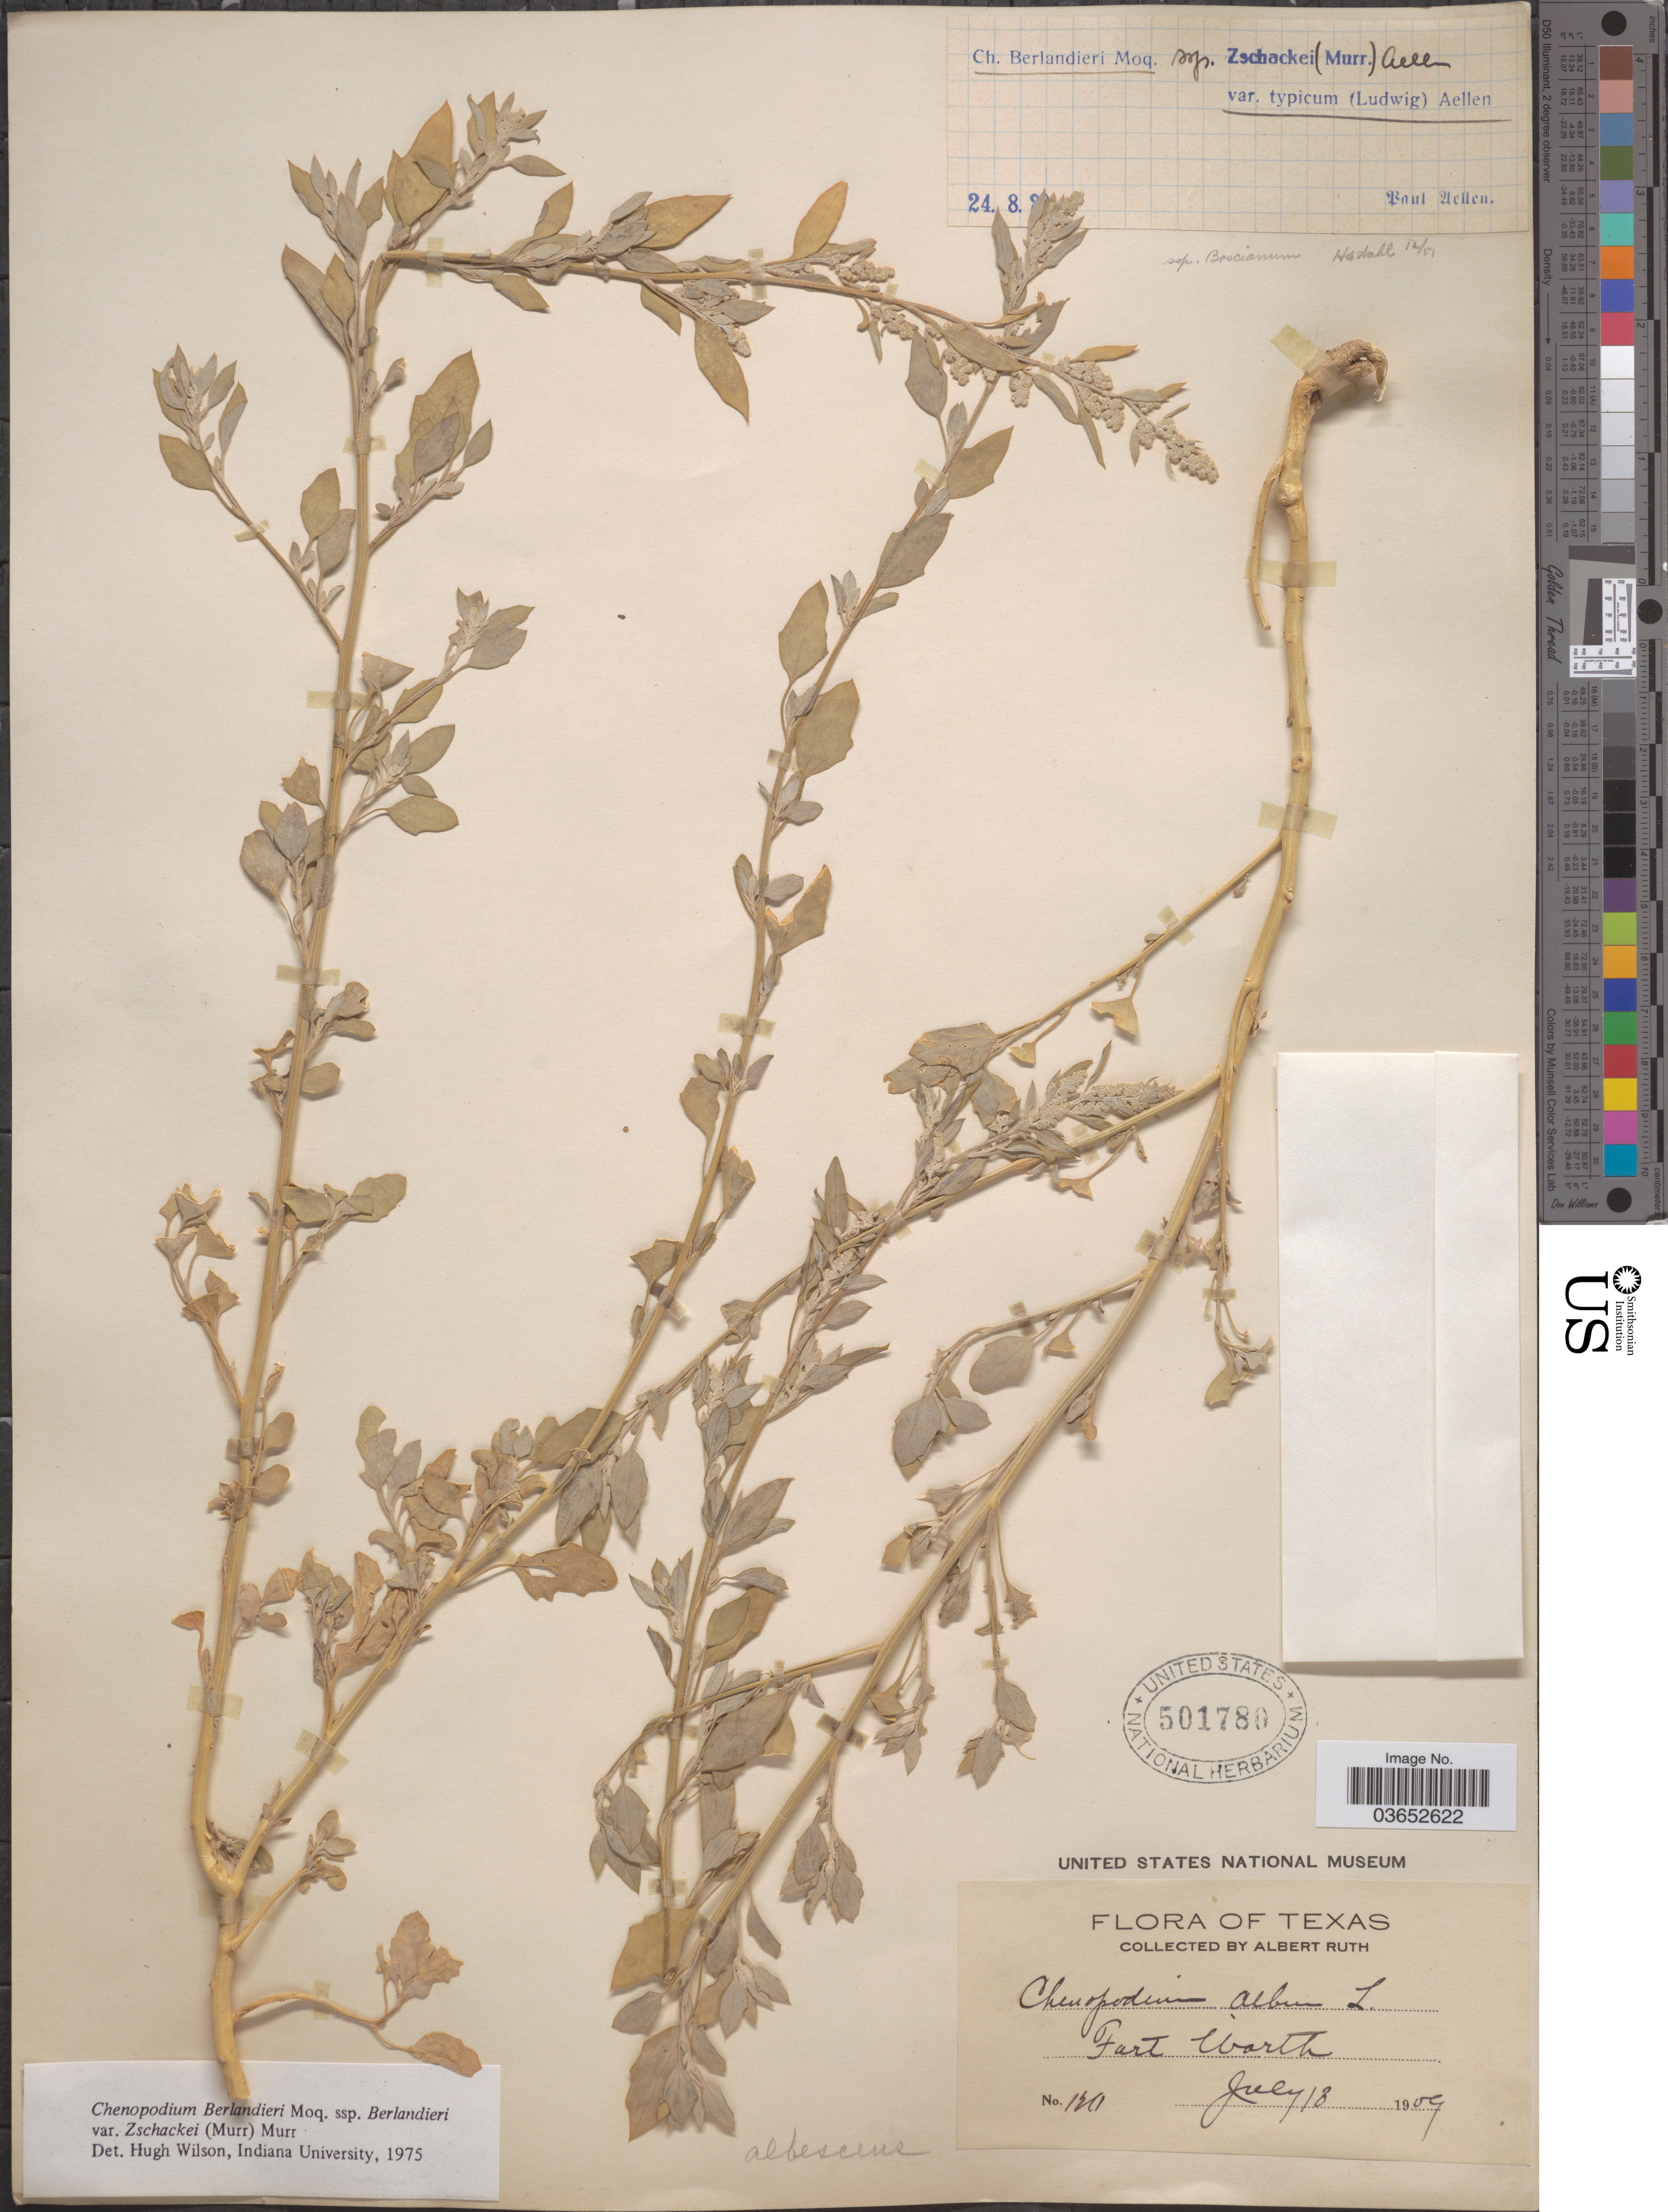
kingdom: Plantae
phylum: Tracheophyta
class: Magnoliopsida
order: Caryophyllales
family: Amaranthaceae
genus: Chenopodium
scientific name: Chenopodium berlandieri var. zschackei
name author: (Murr.) Murr.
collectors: A. Ruth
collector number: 1211*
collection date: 1909-07-13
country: United States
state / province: Texas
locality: Fort Worth.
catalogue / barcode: US 501780